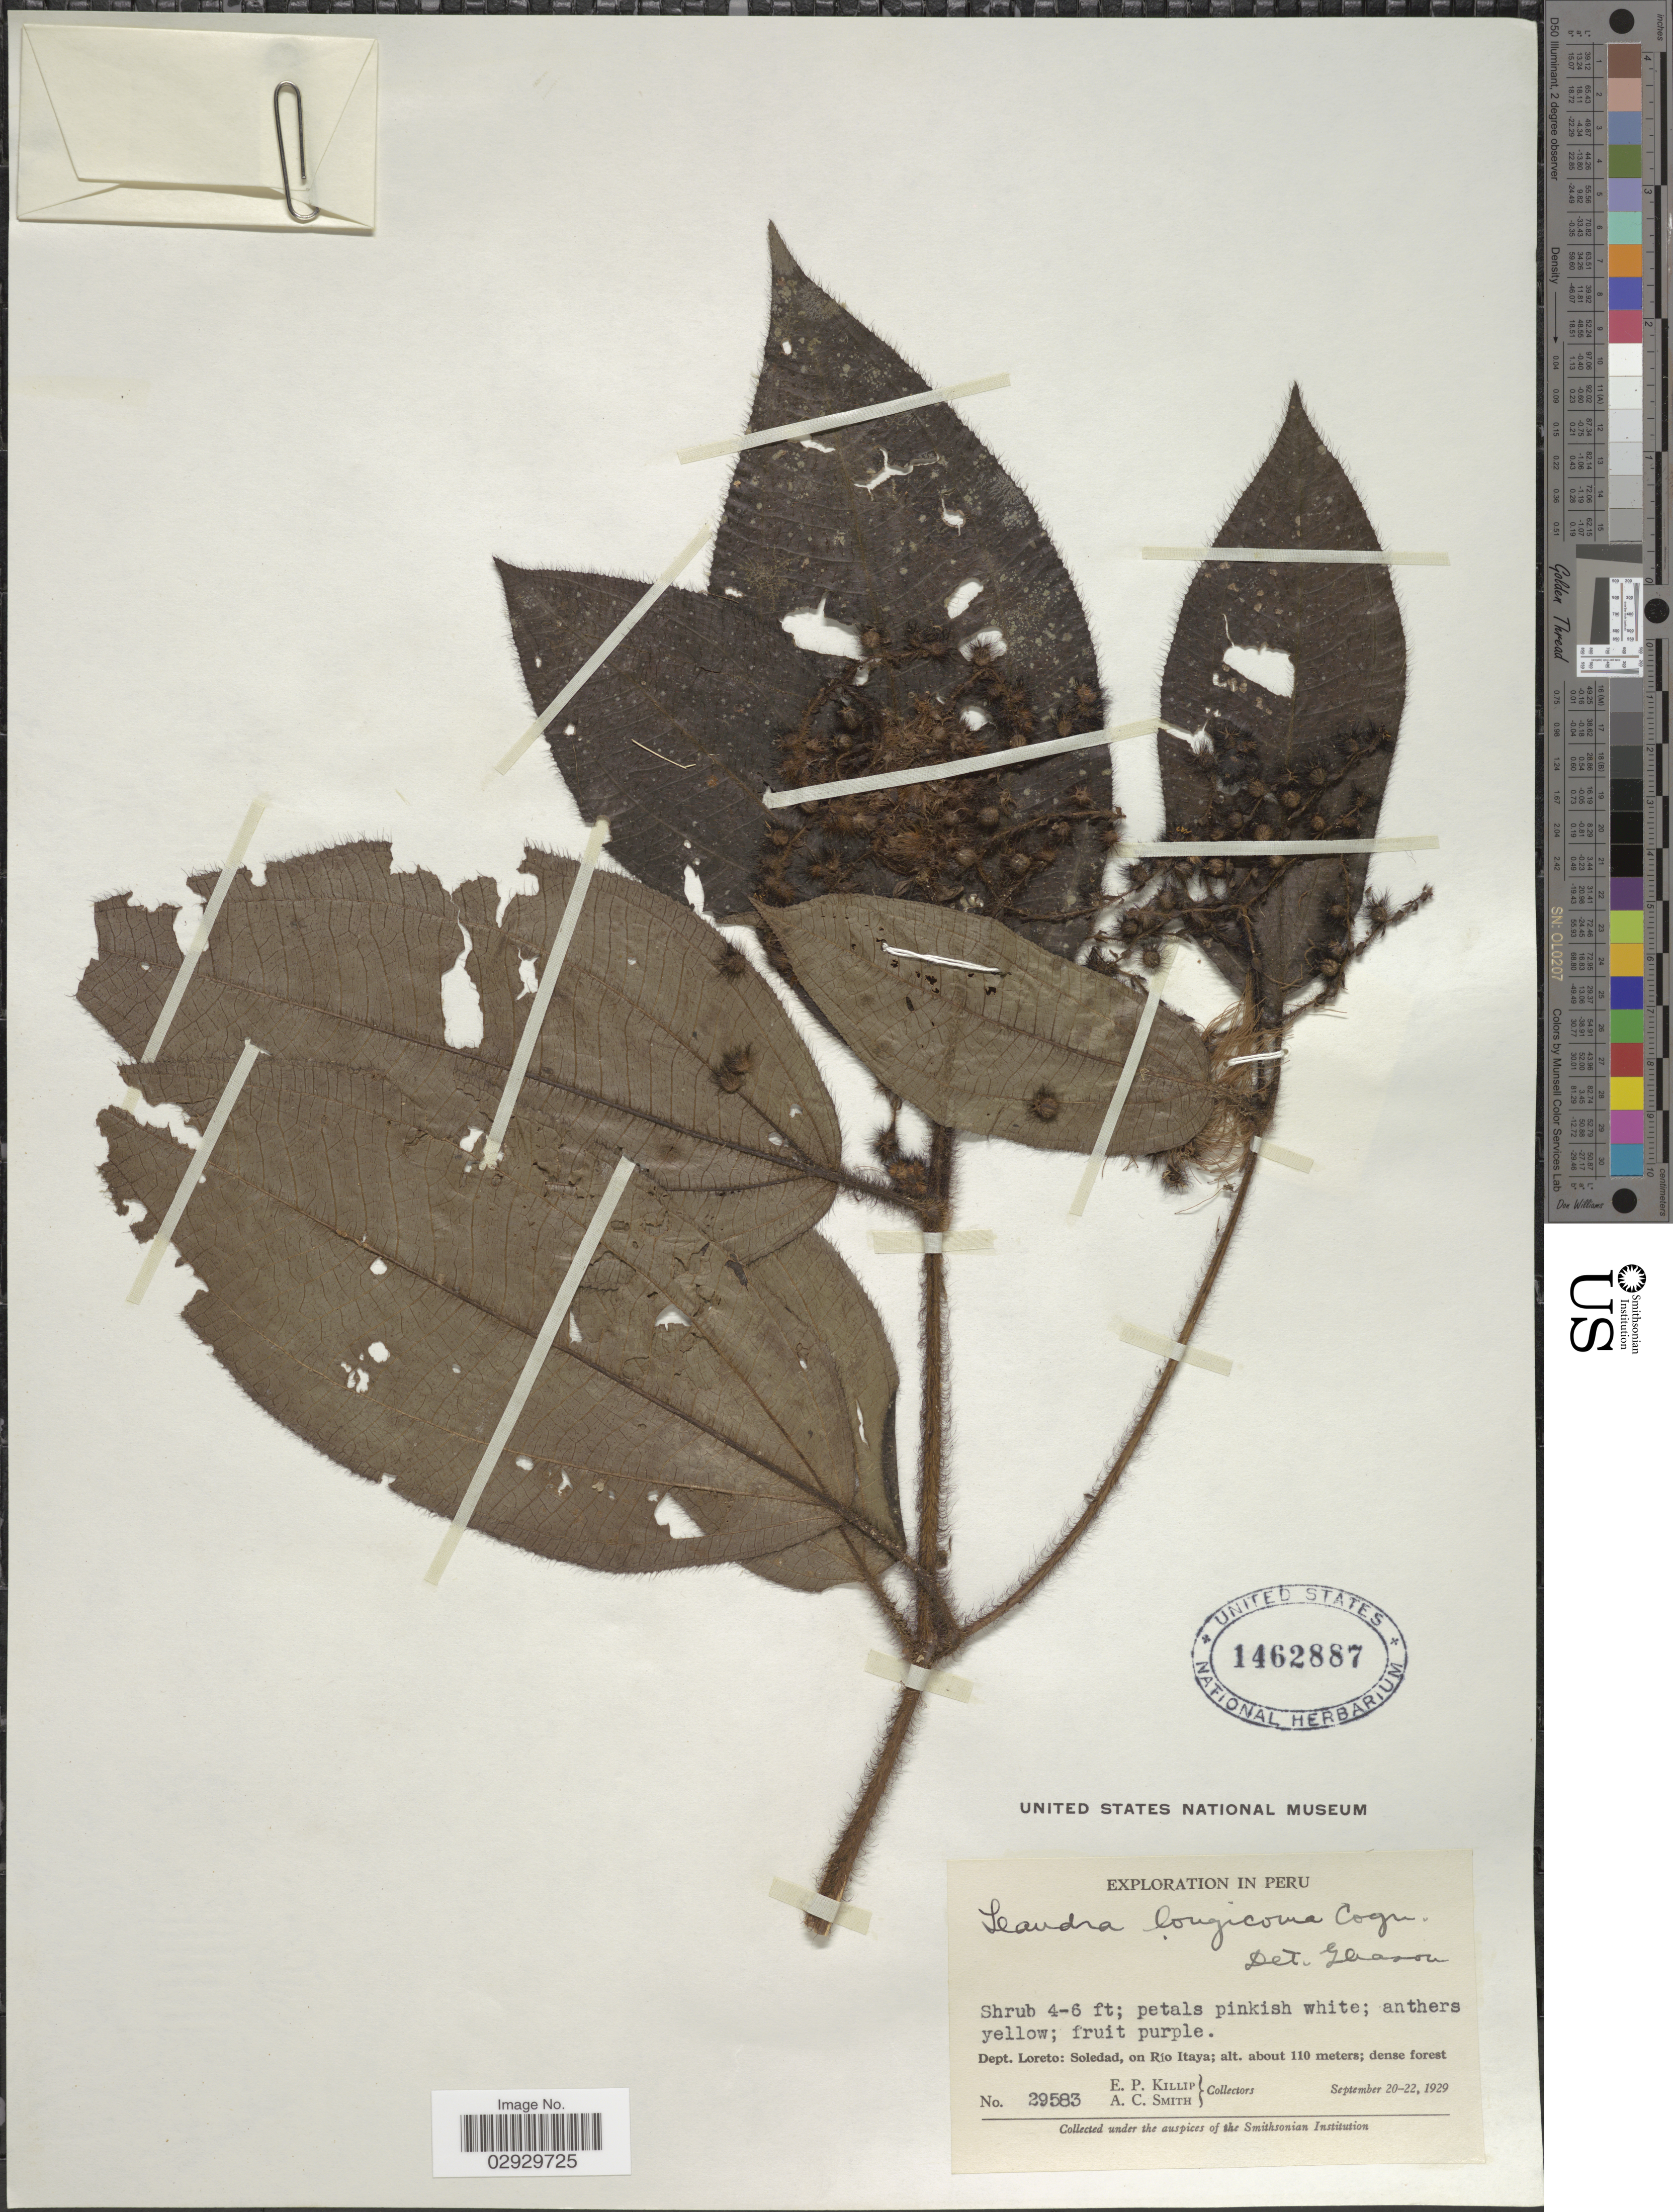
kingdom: Plantae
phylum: Tracheophyta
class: Magnoliopsida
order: Myrtales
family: Melastomataceae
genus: Leandra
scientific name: Leandra longicoma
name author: Cogn.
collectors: E. P. Killip & A. C. Smith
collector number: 29583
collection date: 1929-09-20/1929-09-22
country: Peru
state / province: Loreto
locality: Dept. Loreto: Soledad, on Río Itaya.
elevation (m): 110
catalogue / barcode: US 1462887